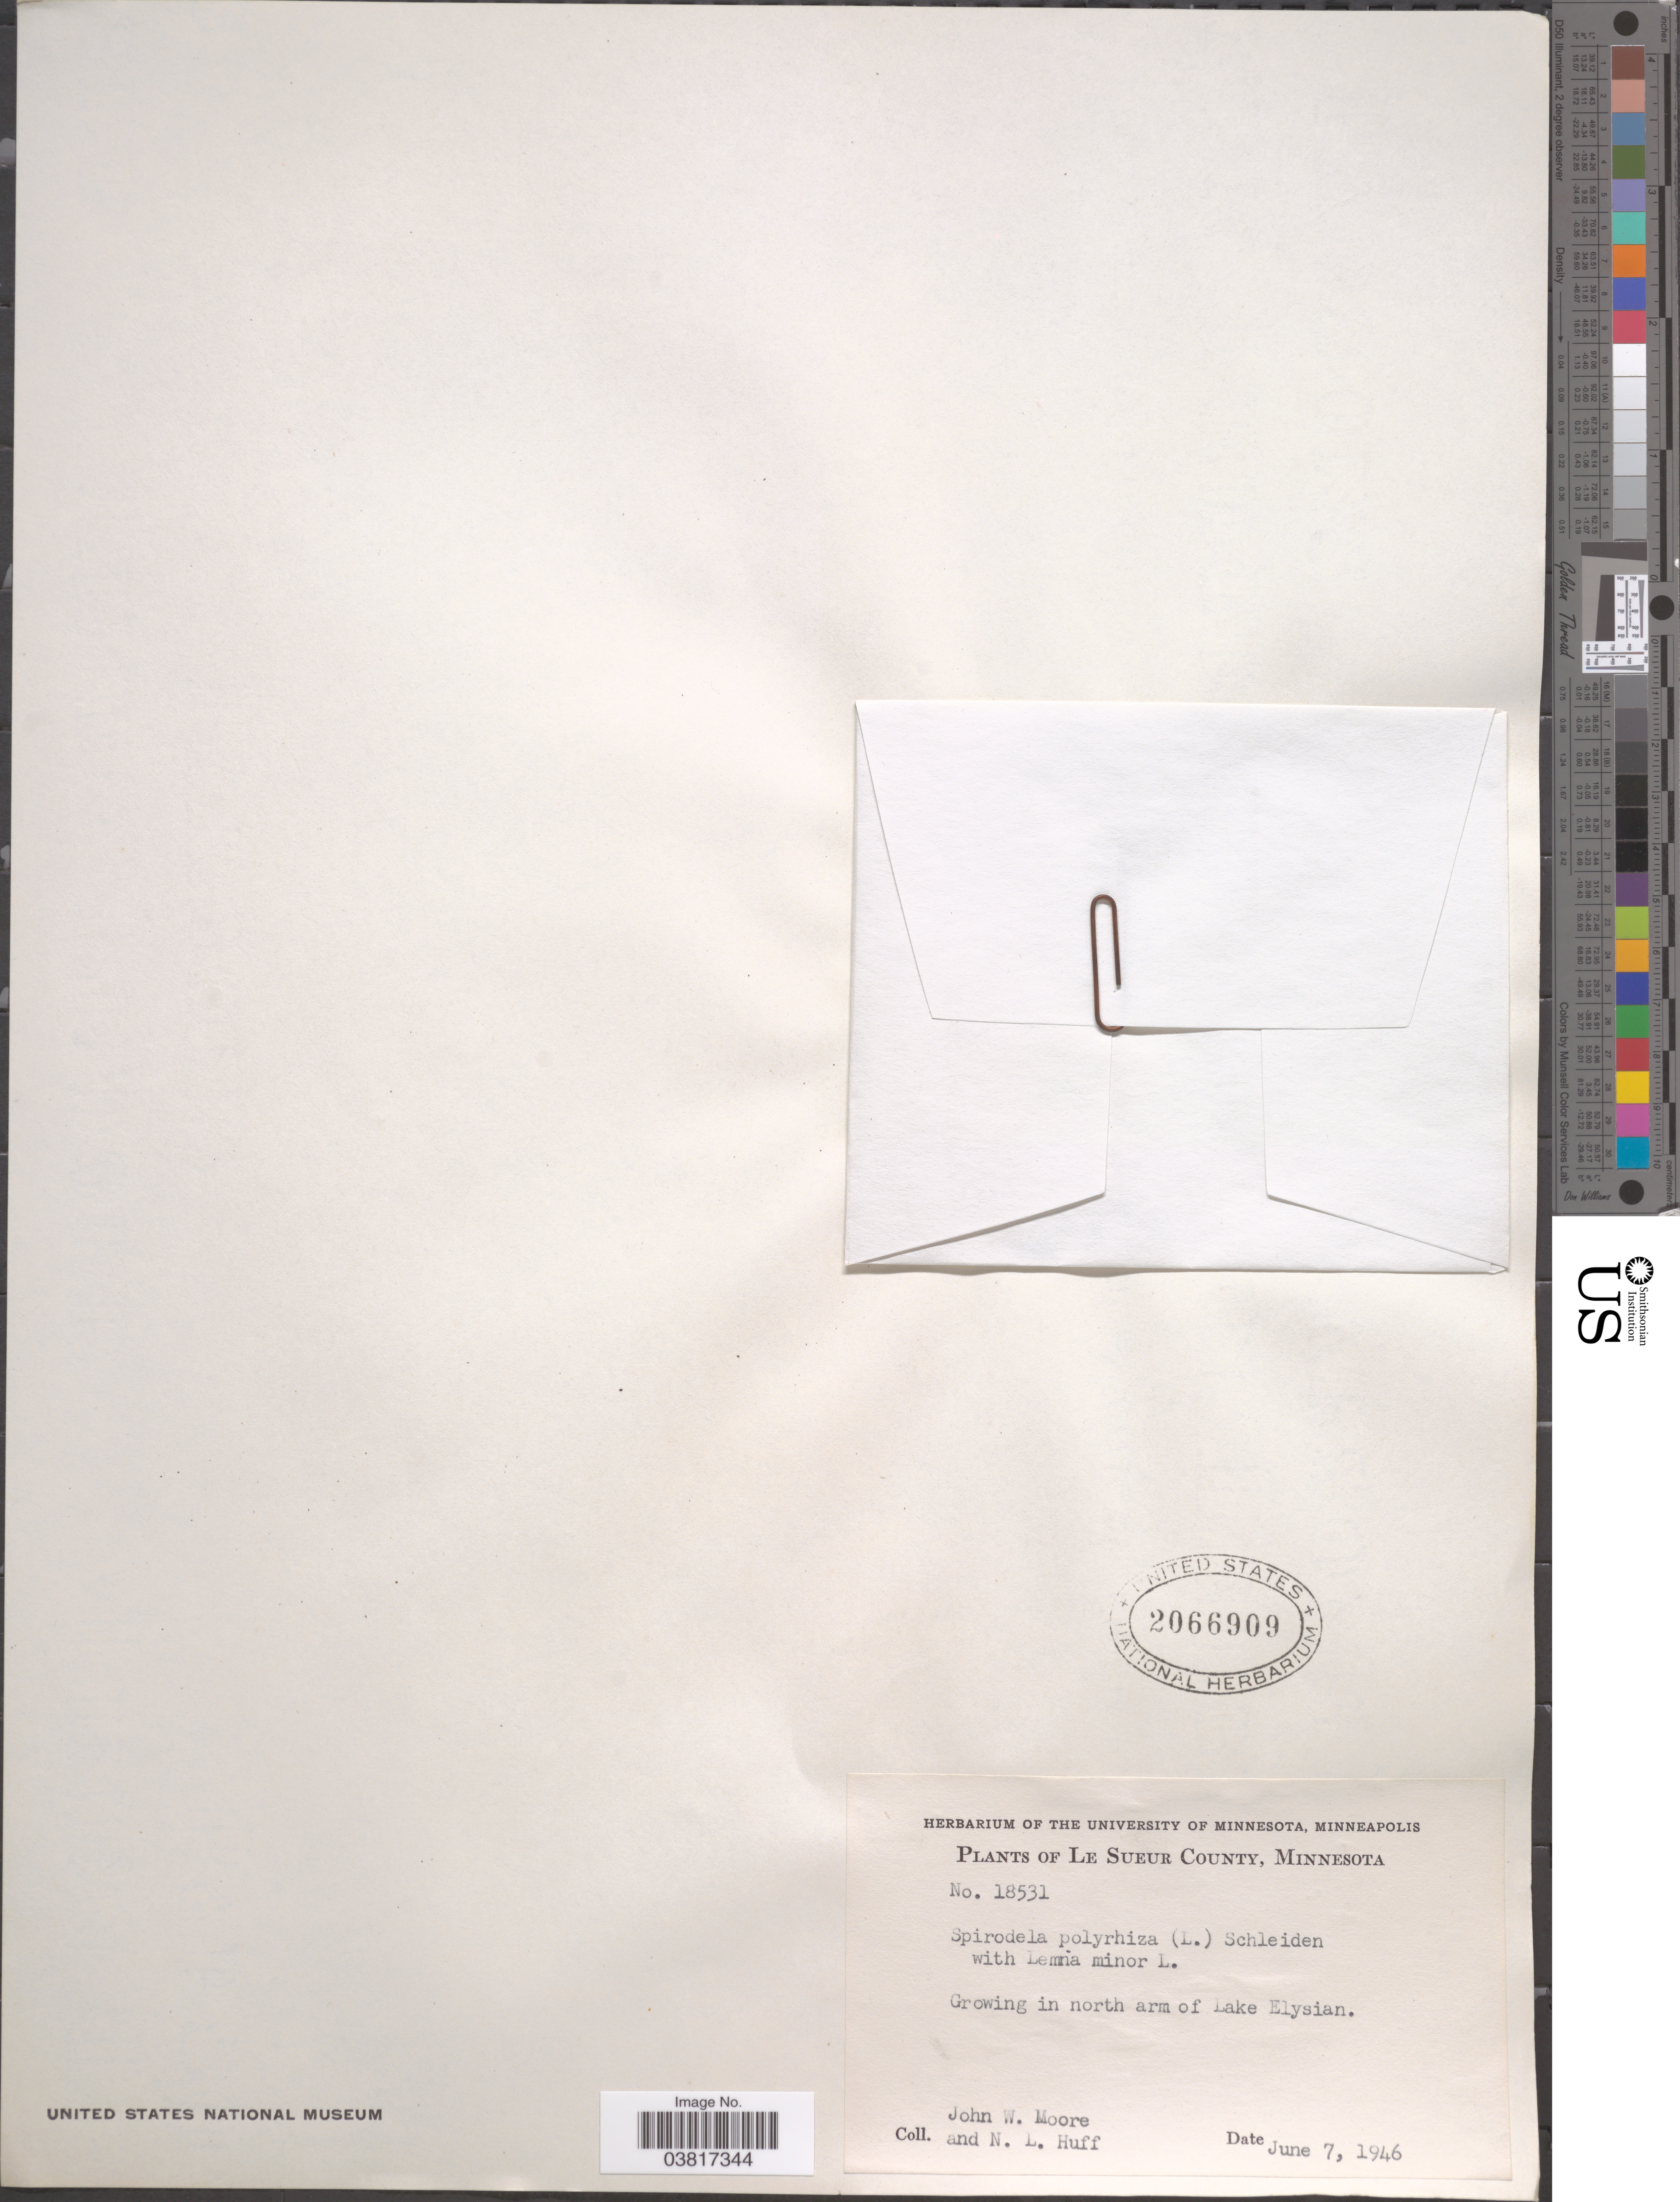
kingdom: Plantae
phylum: Tracheophyta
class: Liliopsida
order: Alismatales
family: Araceae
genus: Spirodela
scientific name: Spirodela polyrrhiza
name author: (L.) Schleid.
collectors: J. Moore & N. Huff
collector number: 18531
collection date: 1946-06-07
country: United States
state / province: Minnesota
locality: Le Sueur County. In north arm of Lake Elysian.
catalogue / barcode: US 2066909